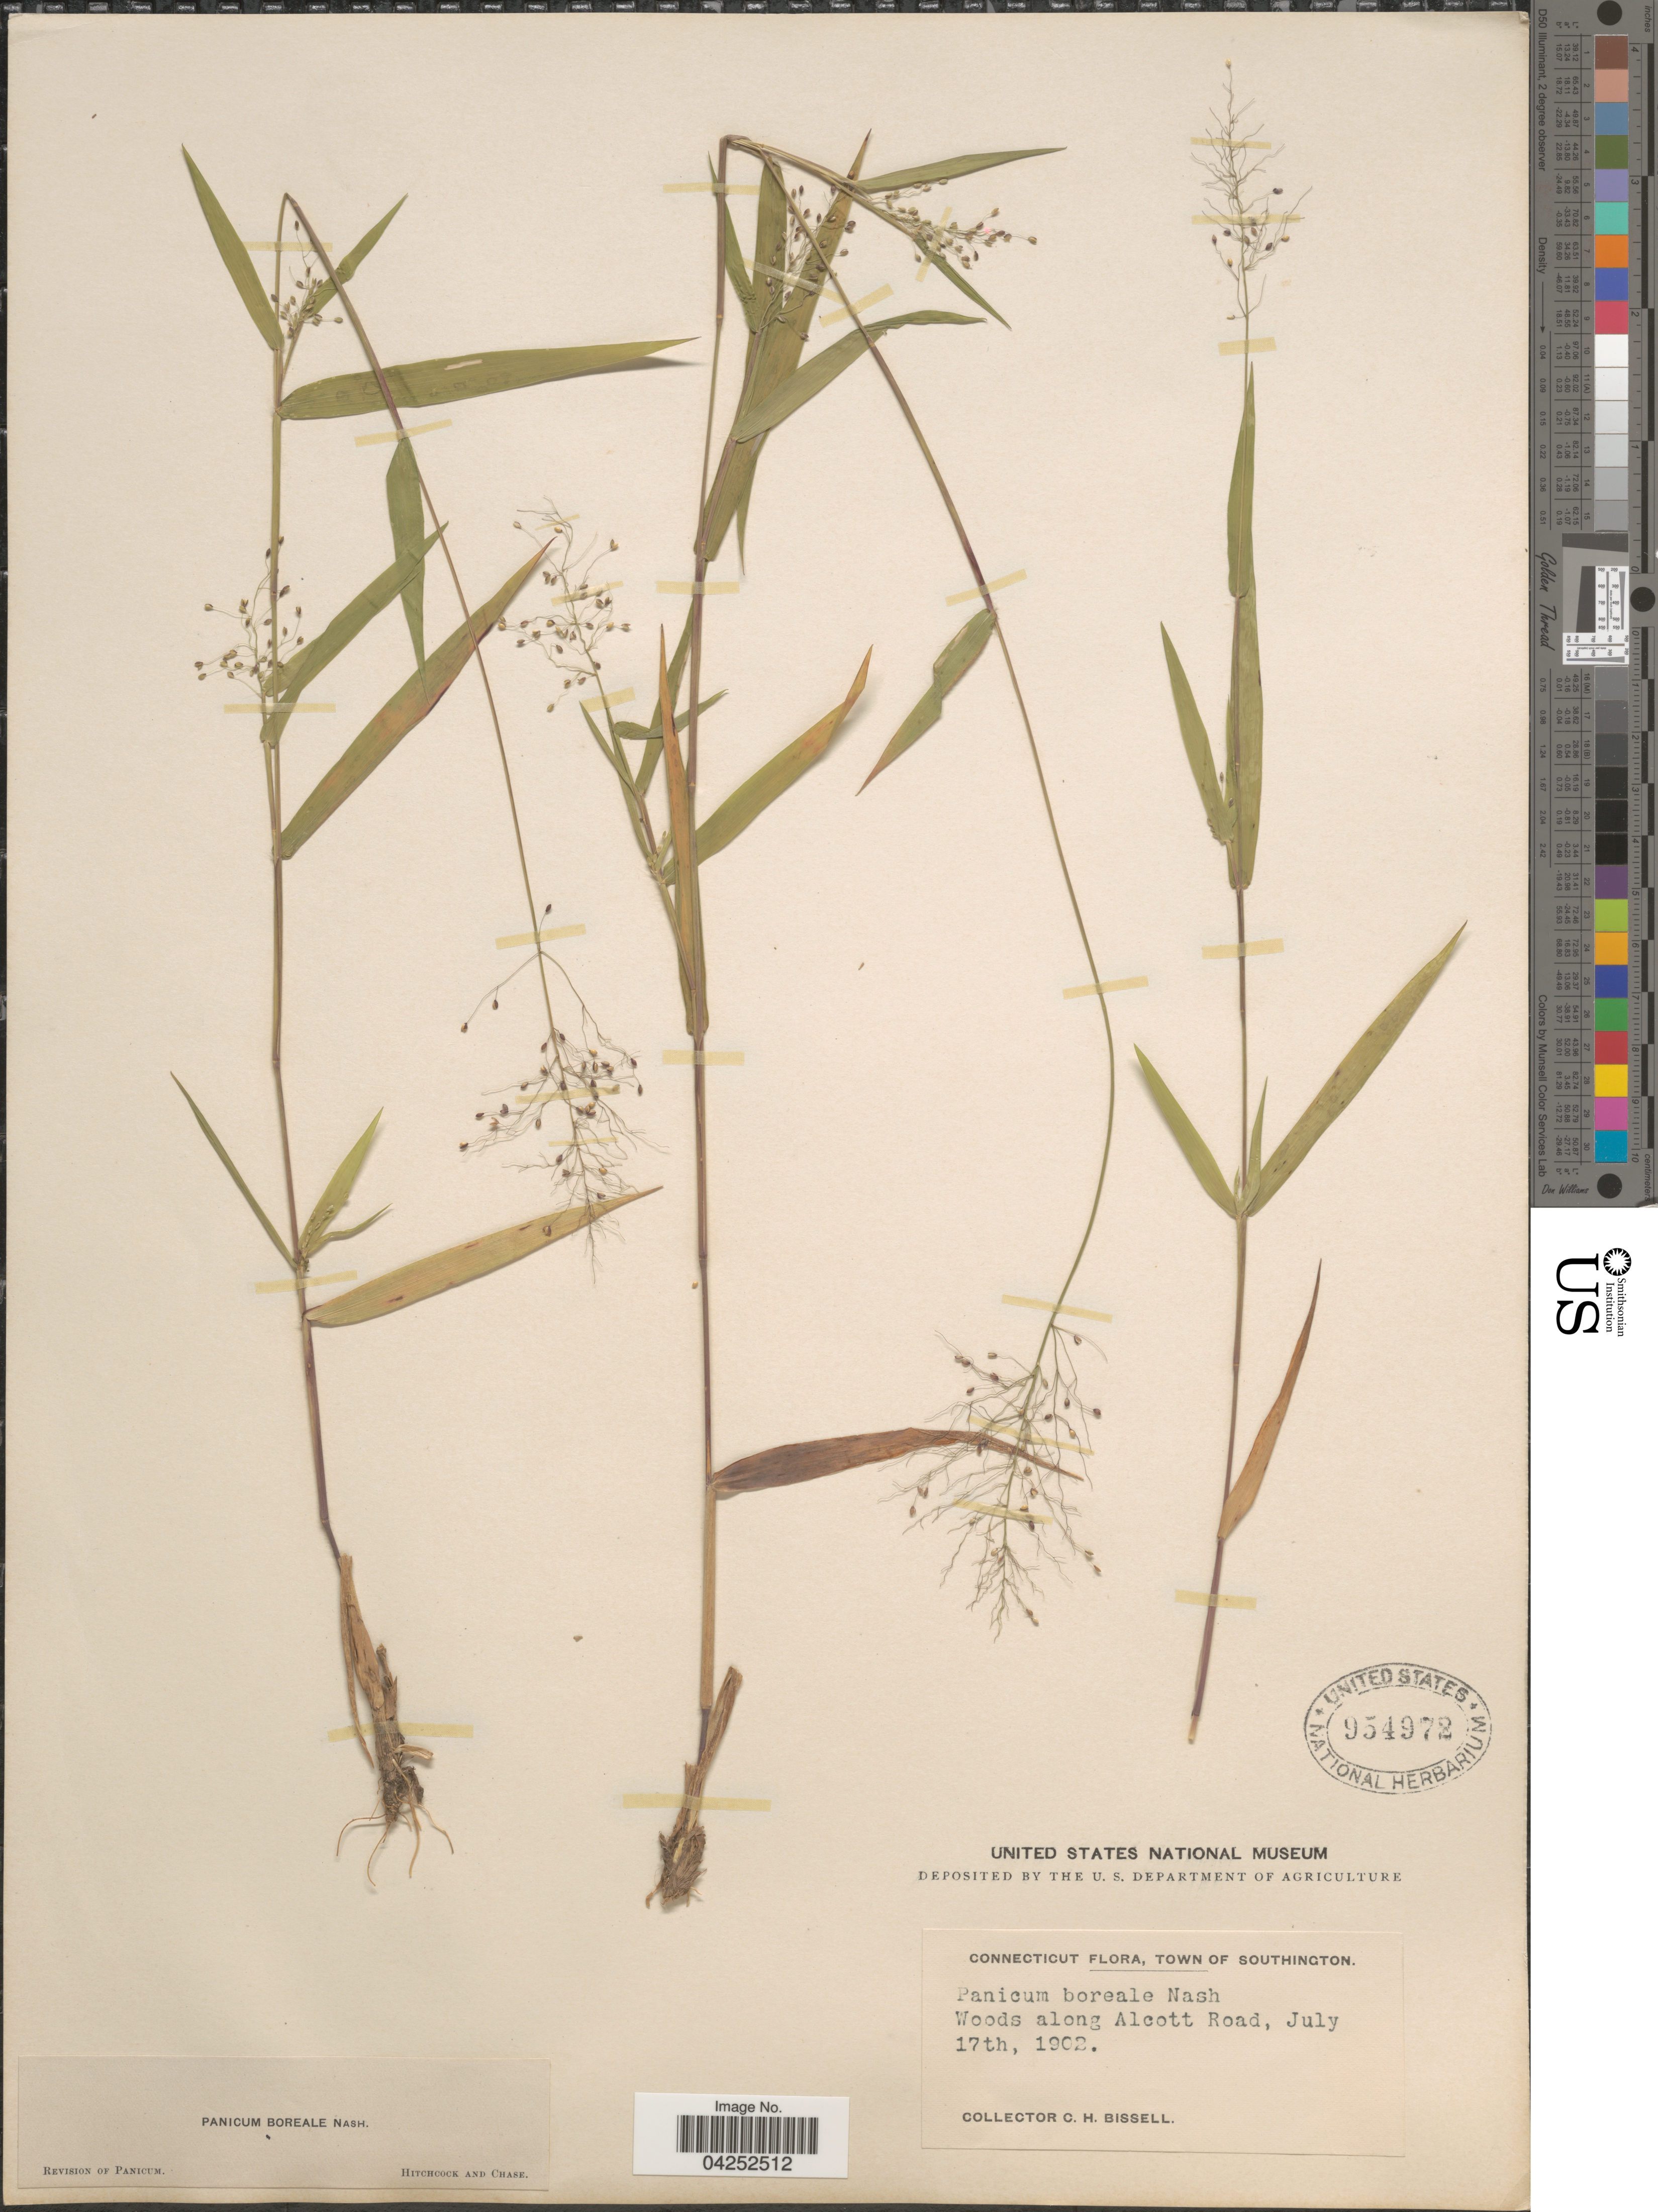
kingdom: Plantae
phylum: Tracheophyta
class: Liliopsida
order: Poales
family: Poaceae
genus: Dichanthelium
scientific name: Dichanthelium boreale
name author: (Nash) Freckmann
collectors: C. Bissell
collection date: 1902-07-17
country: United States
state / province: Connecticut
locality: Town of Southington. Woods along Alcott Road.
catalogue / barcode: US 954972